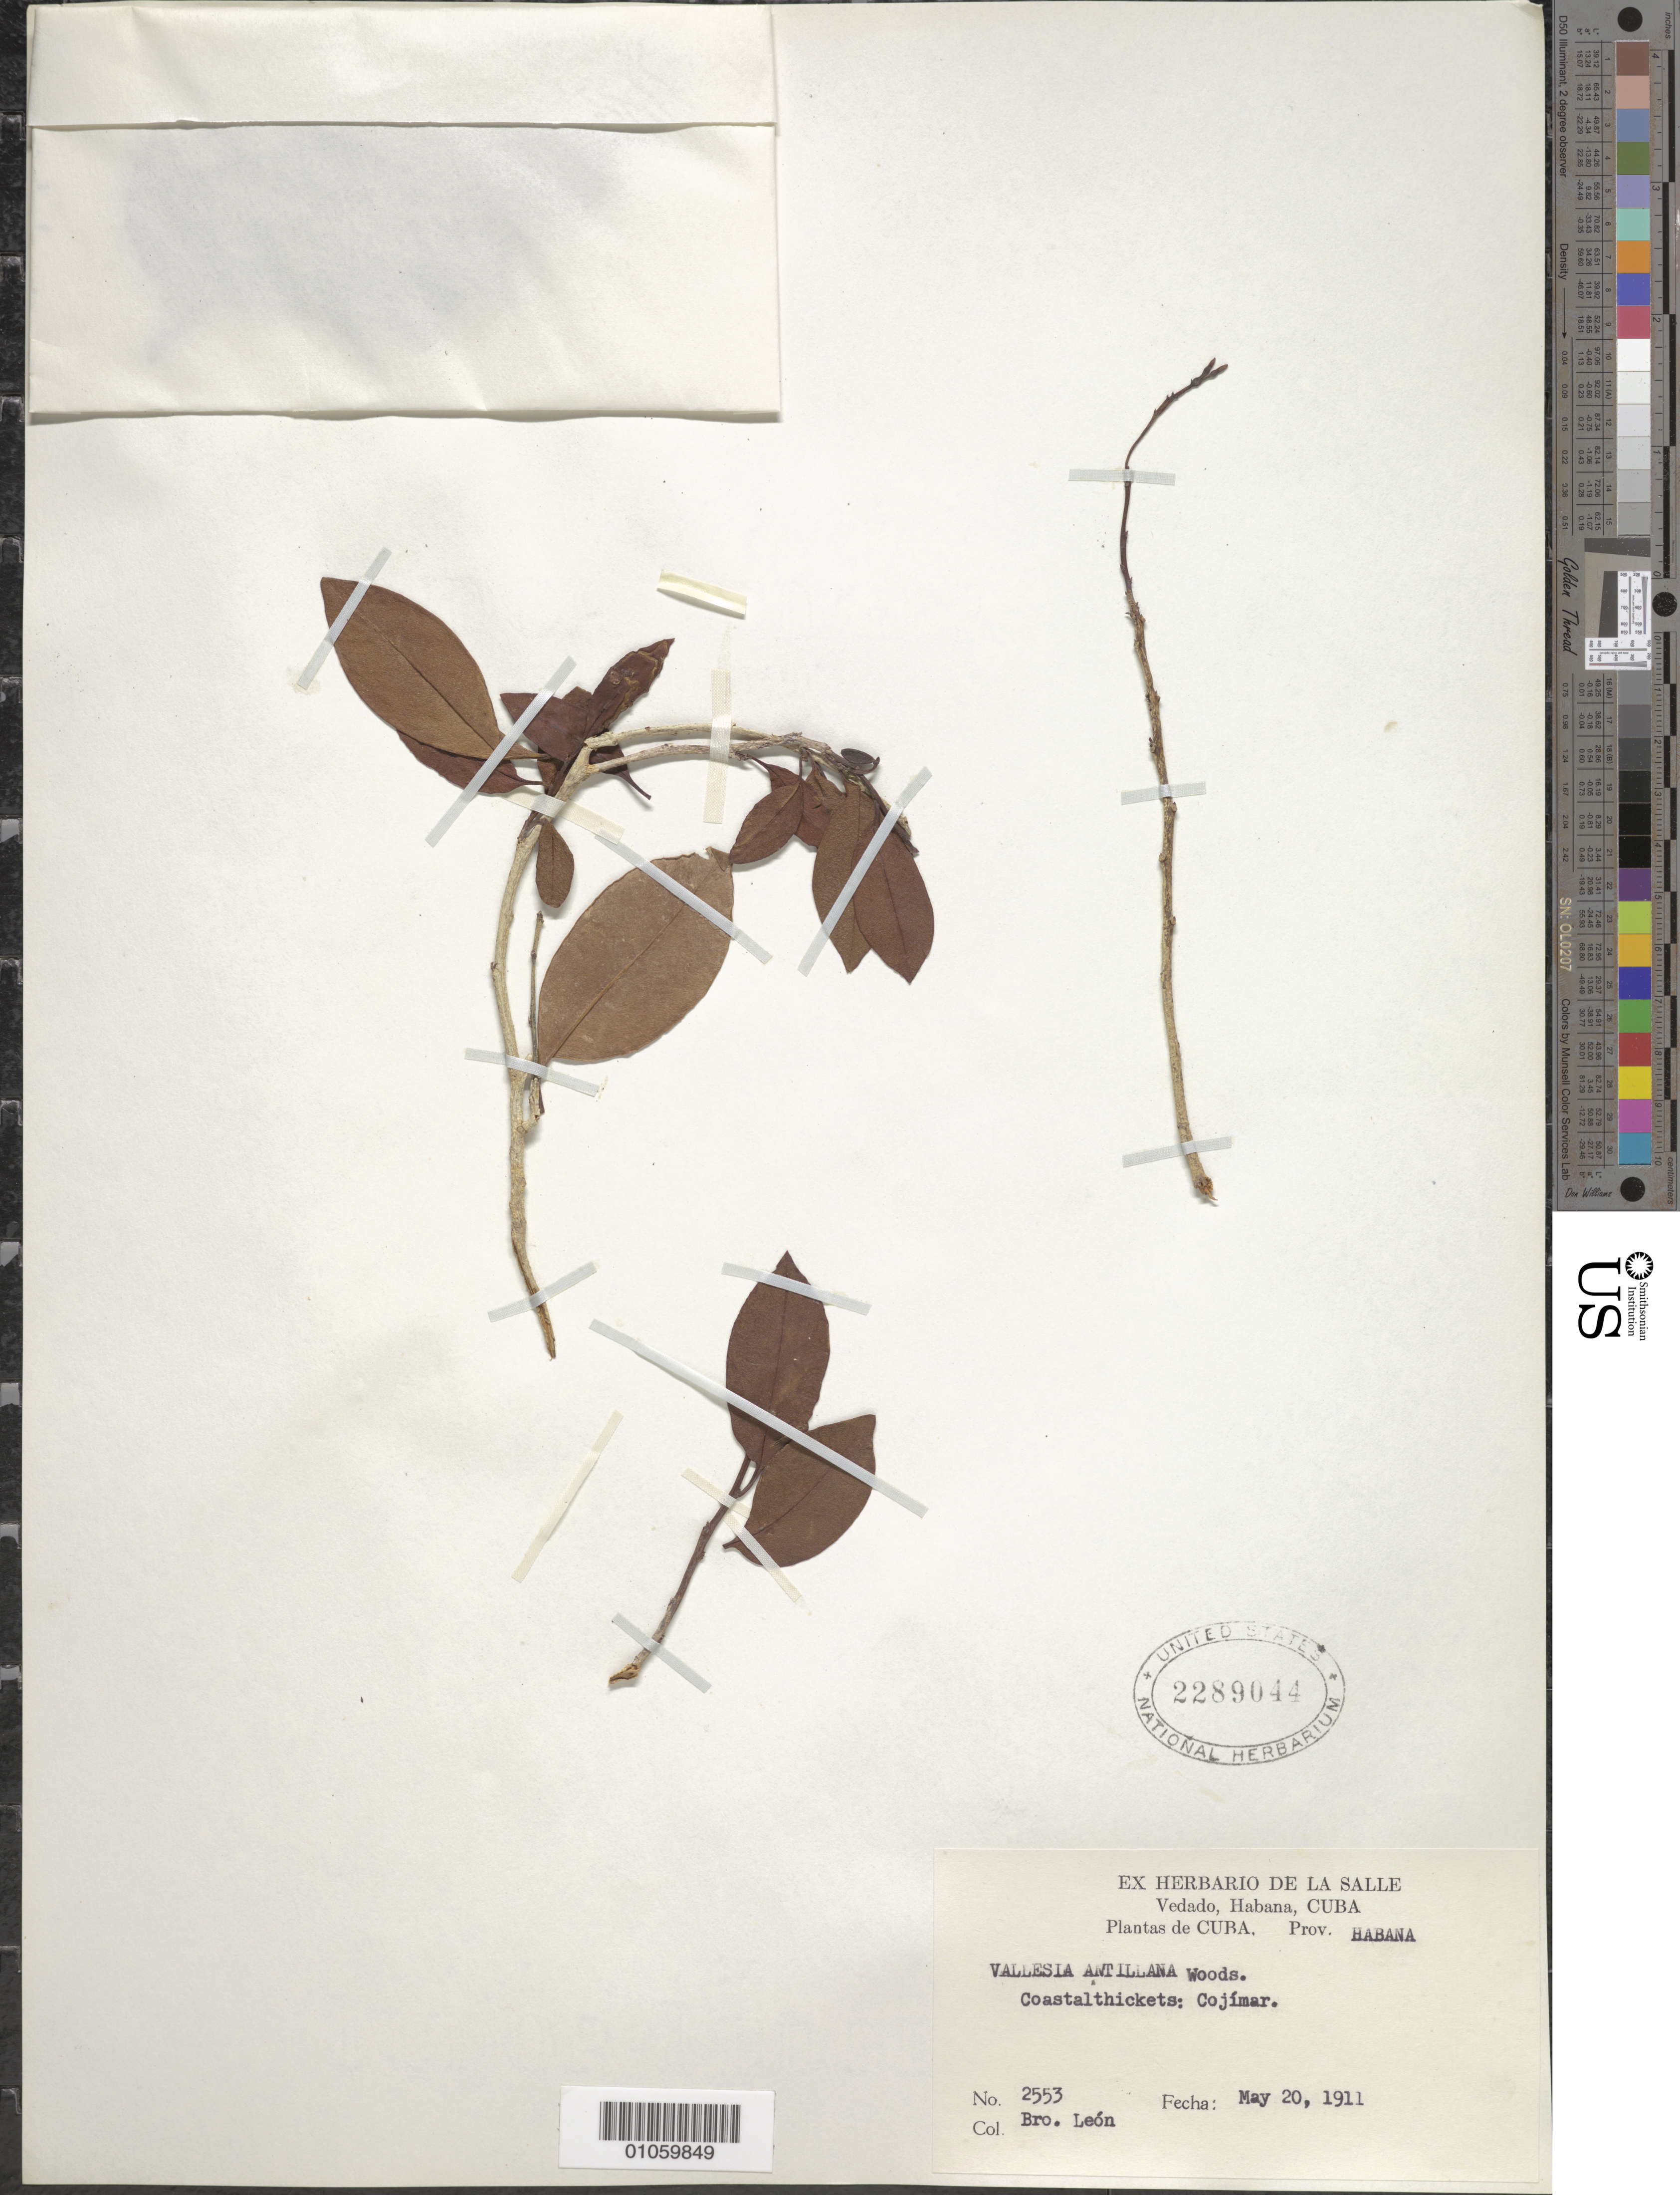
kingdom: Plantae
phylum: Tracheophyta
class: Magnoliopsida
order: Gentianales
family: Apocynaceae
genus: Vallesia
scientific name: Vallesia antillana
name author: Woodson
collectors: Bro. León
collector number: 2553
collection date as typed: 20 May 1911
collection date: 1911-05-20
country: Cuba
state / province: La Habana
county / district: Municipio Habana del Este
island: Cuba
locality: Cojimar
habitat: coastal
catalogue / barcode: US 2289044